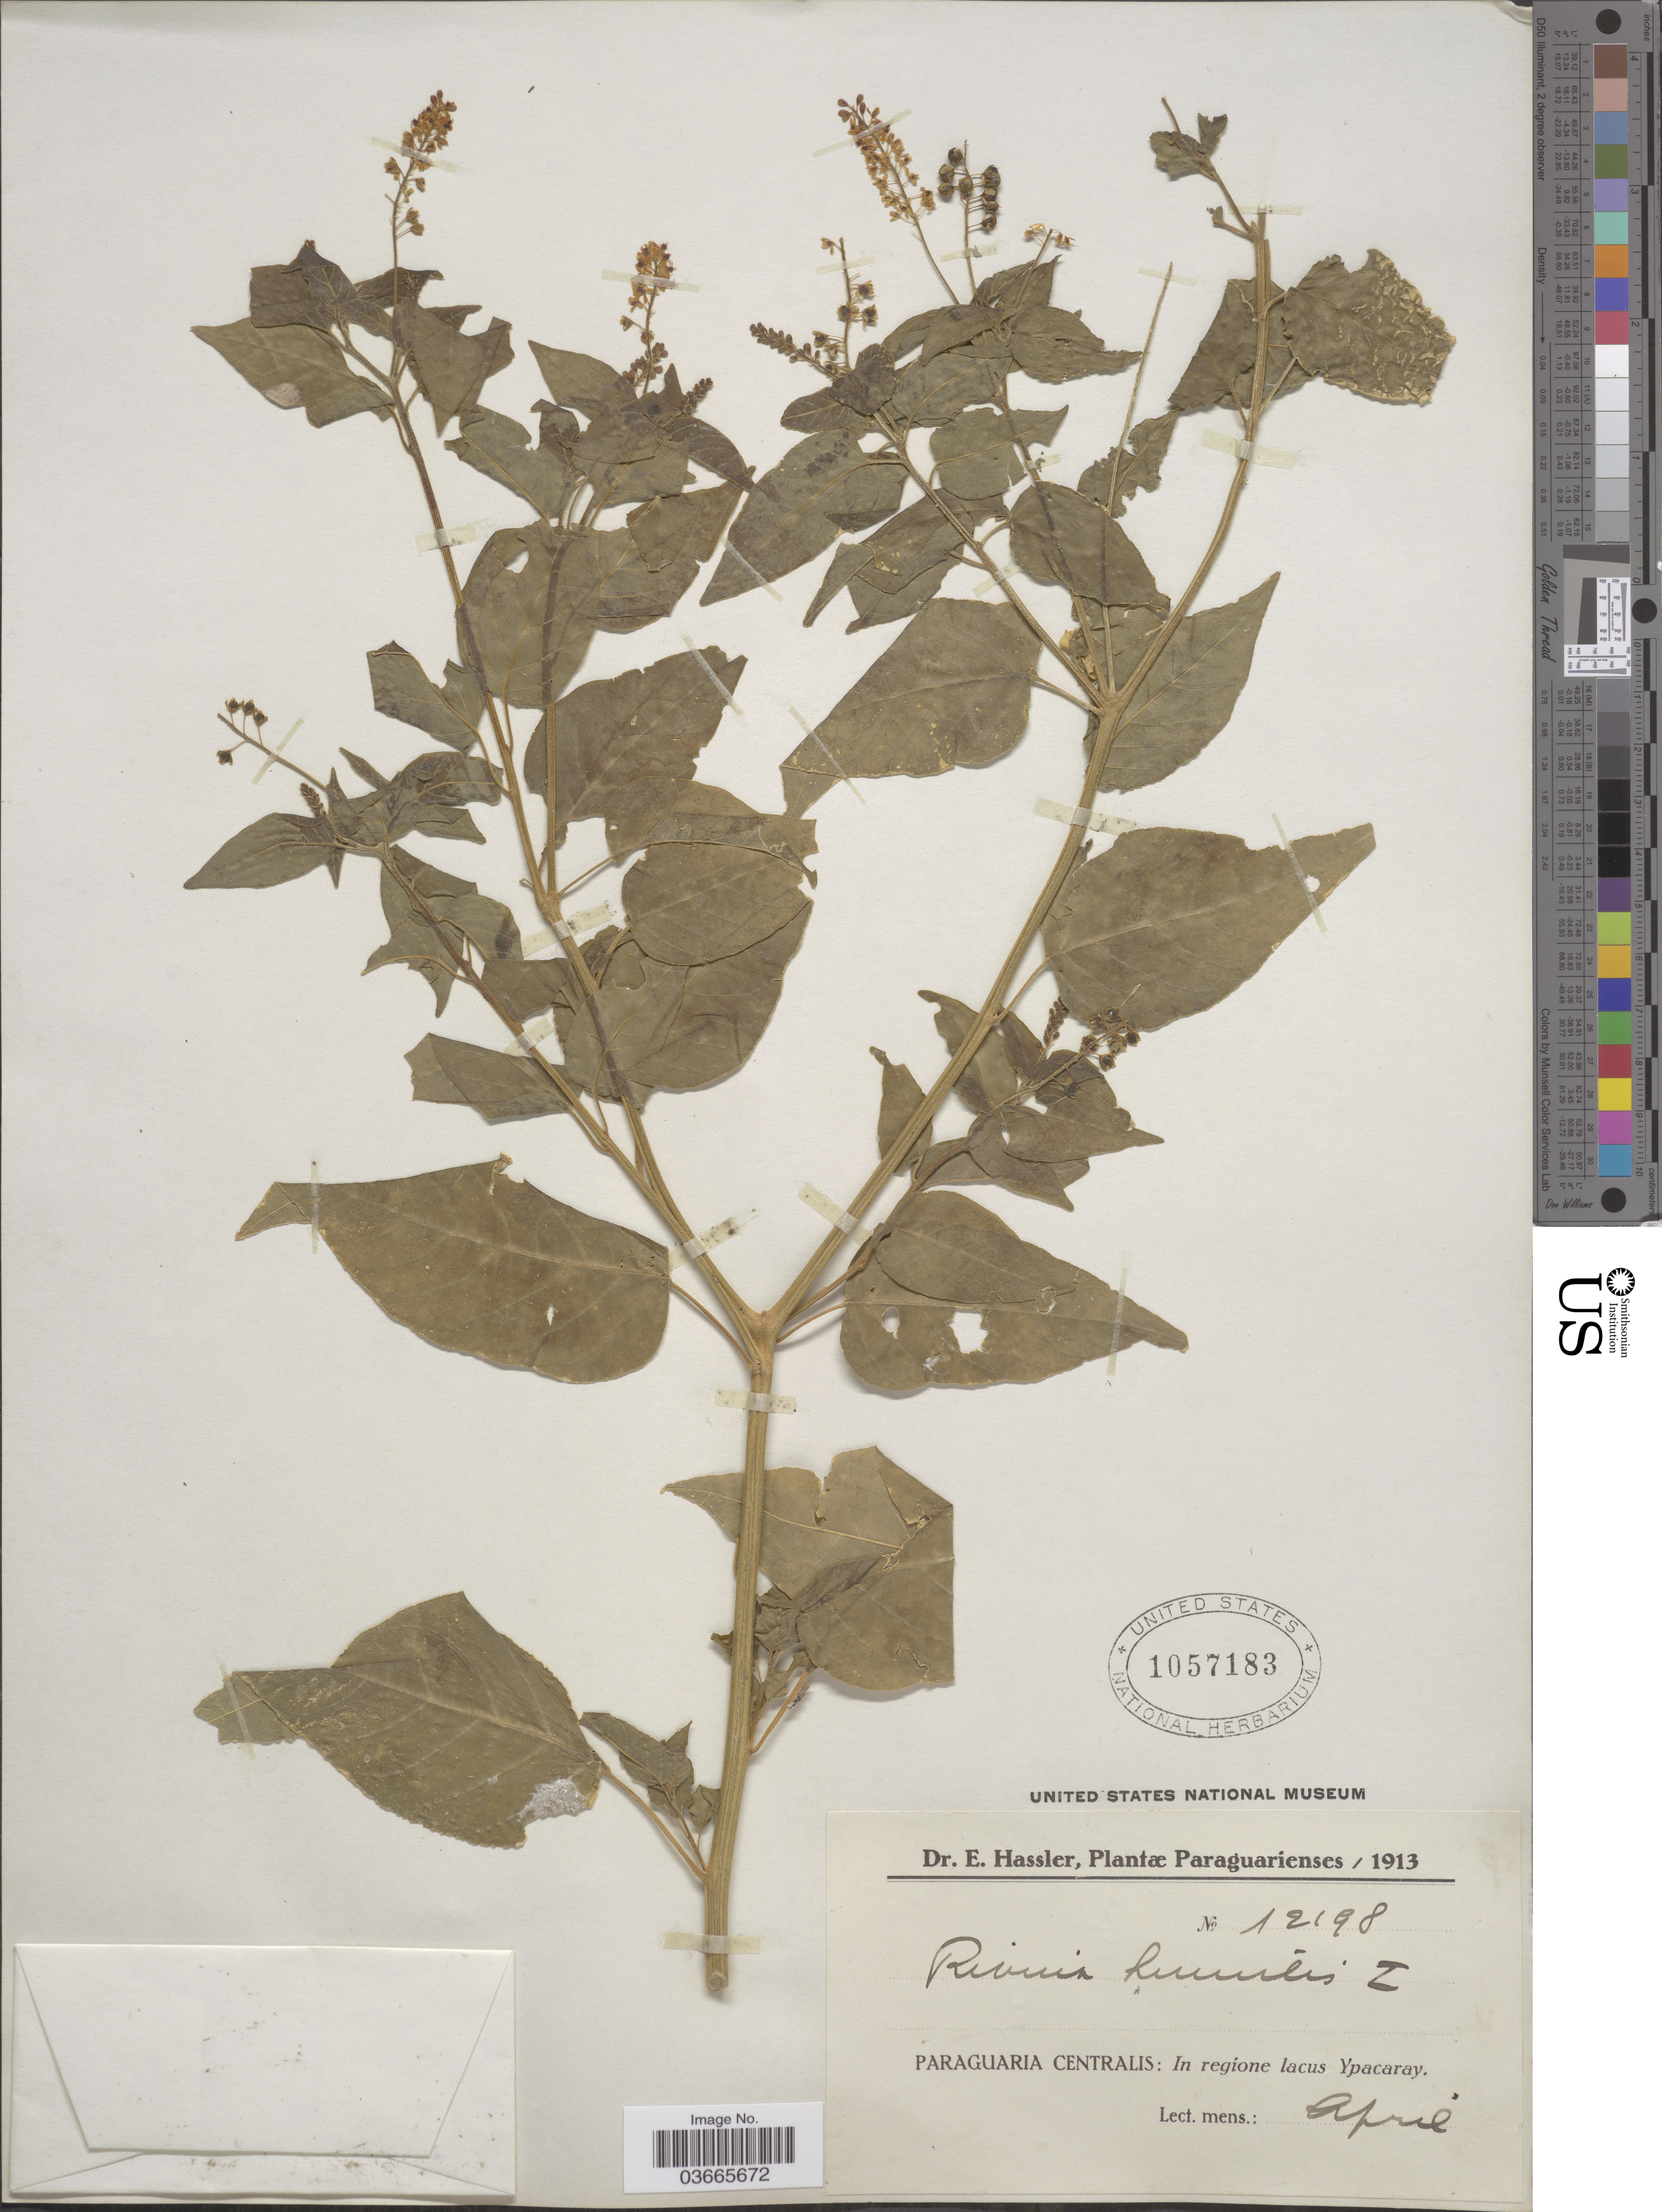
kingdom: Plantae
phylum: Tracheophyta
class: Magnoliopsida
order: Caryophyllales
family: Phytolaccaceae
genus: Rivina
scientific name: Rivina humilis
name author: L.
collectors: E. Hassler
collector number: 12198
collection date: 1913-04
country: Paraguay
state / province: Paraguari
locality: Paraguaria Centralis: In regione lacus Ypacaray.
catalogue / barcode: US 1057183